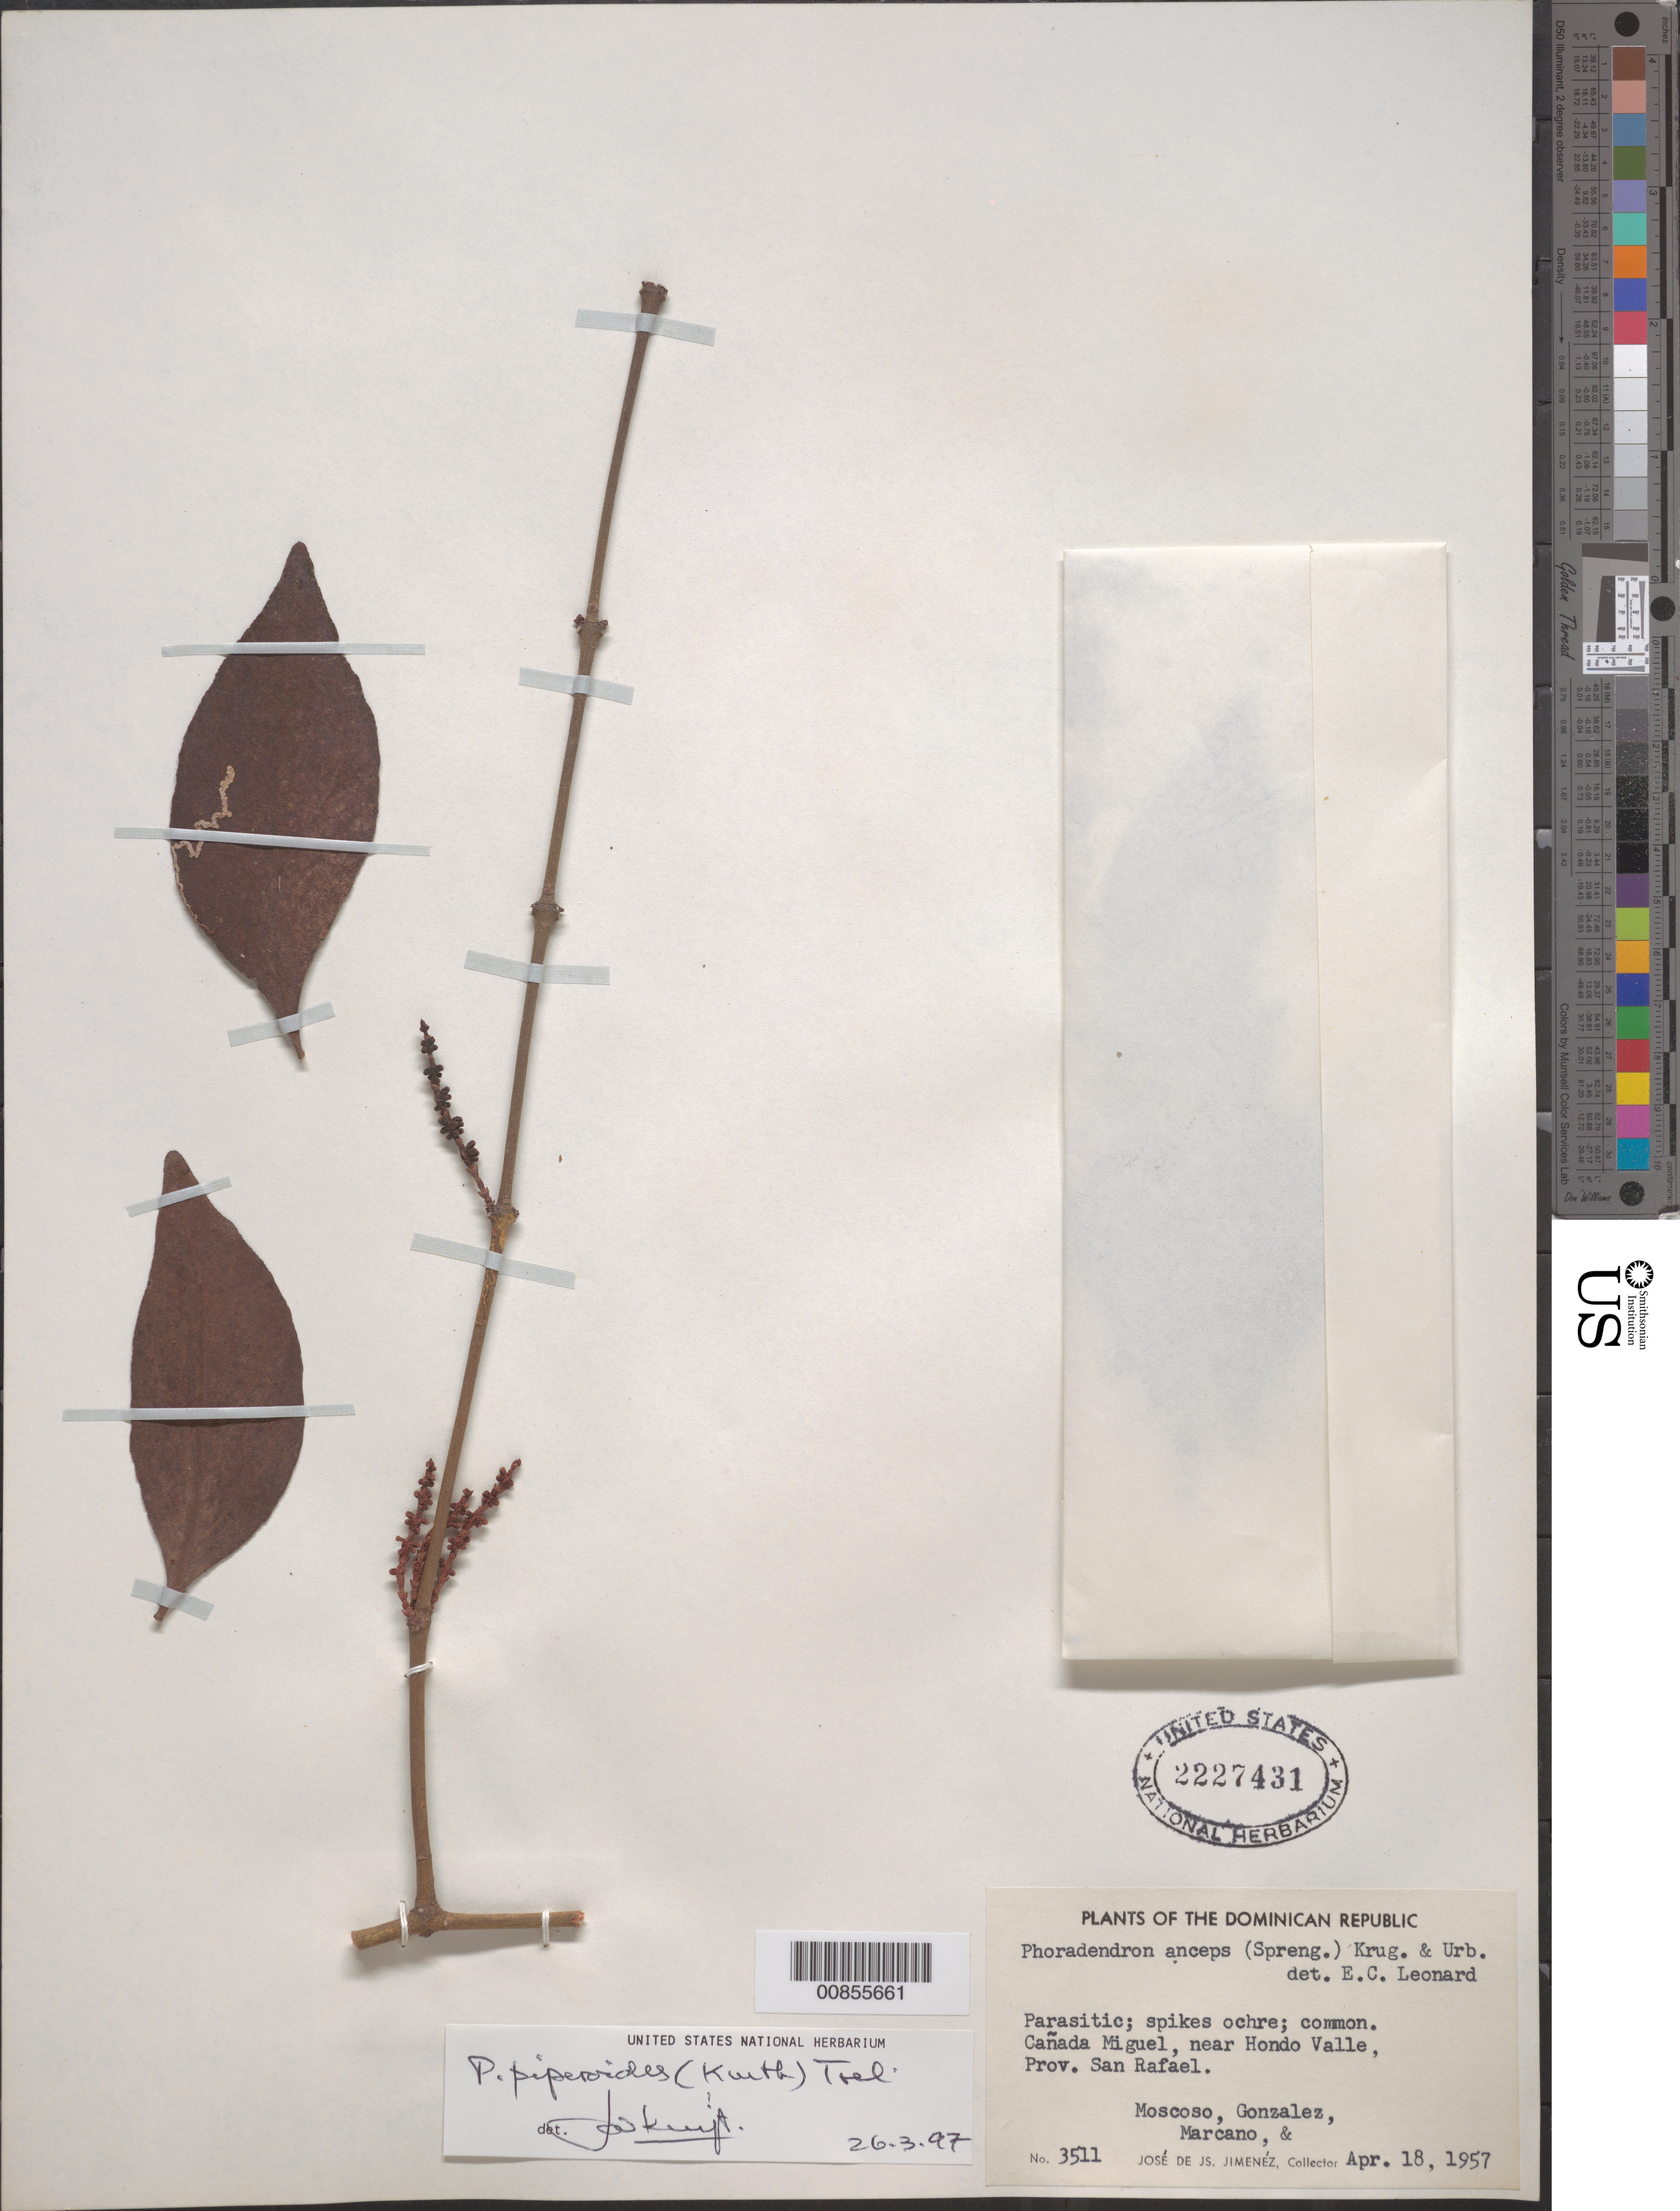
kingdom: Plantae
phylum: Tracheophyta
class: Magnoliopsida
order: Santalales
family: Viscaceae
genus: Phoradendron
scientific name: Phoradendron piperoides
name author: (Kunth) Trel.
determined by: Kuijt, Job, (CANADA)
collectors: J. J. Jiménez Almonte, -. Moscoso, -. Gonzalez & E. J. Marcano F.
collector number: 3511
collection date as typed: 18 Apr 1957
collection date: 1957-04-18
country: Dominican Republic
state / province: Elías Piña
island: Hispaniola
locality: Cañada Miguel, near Hondo Valle, Prov. San Rafael (obsolete).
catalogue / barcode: US 2227431